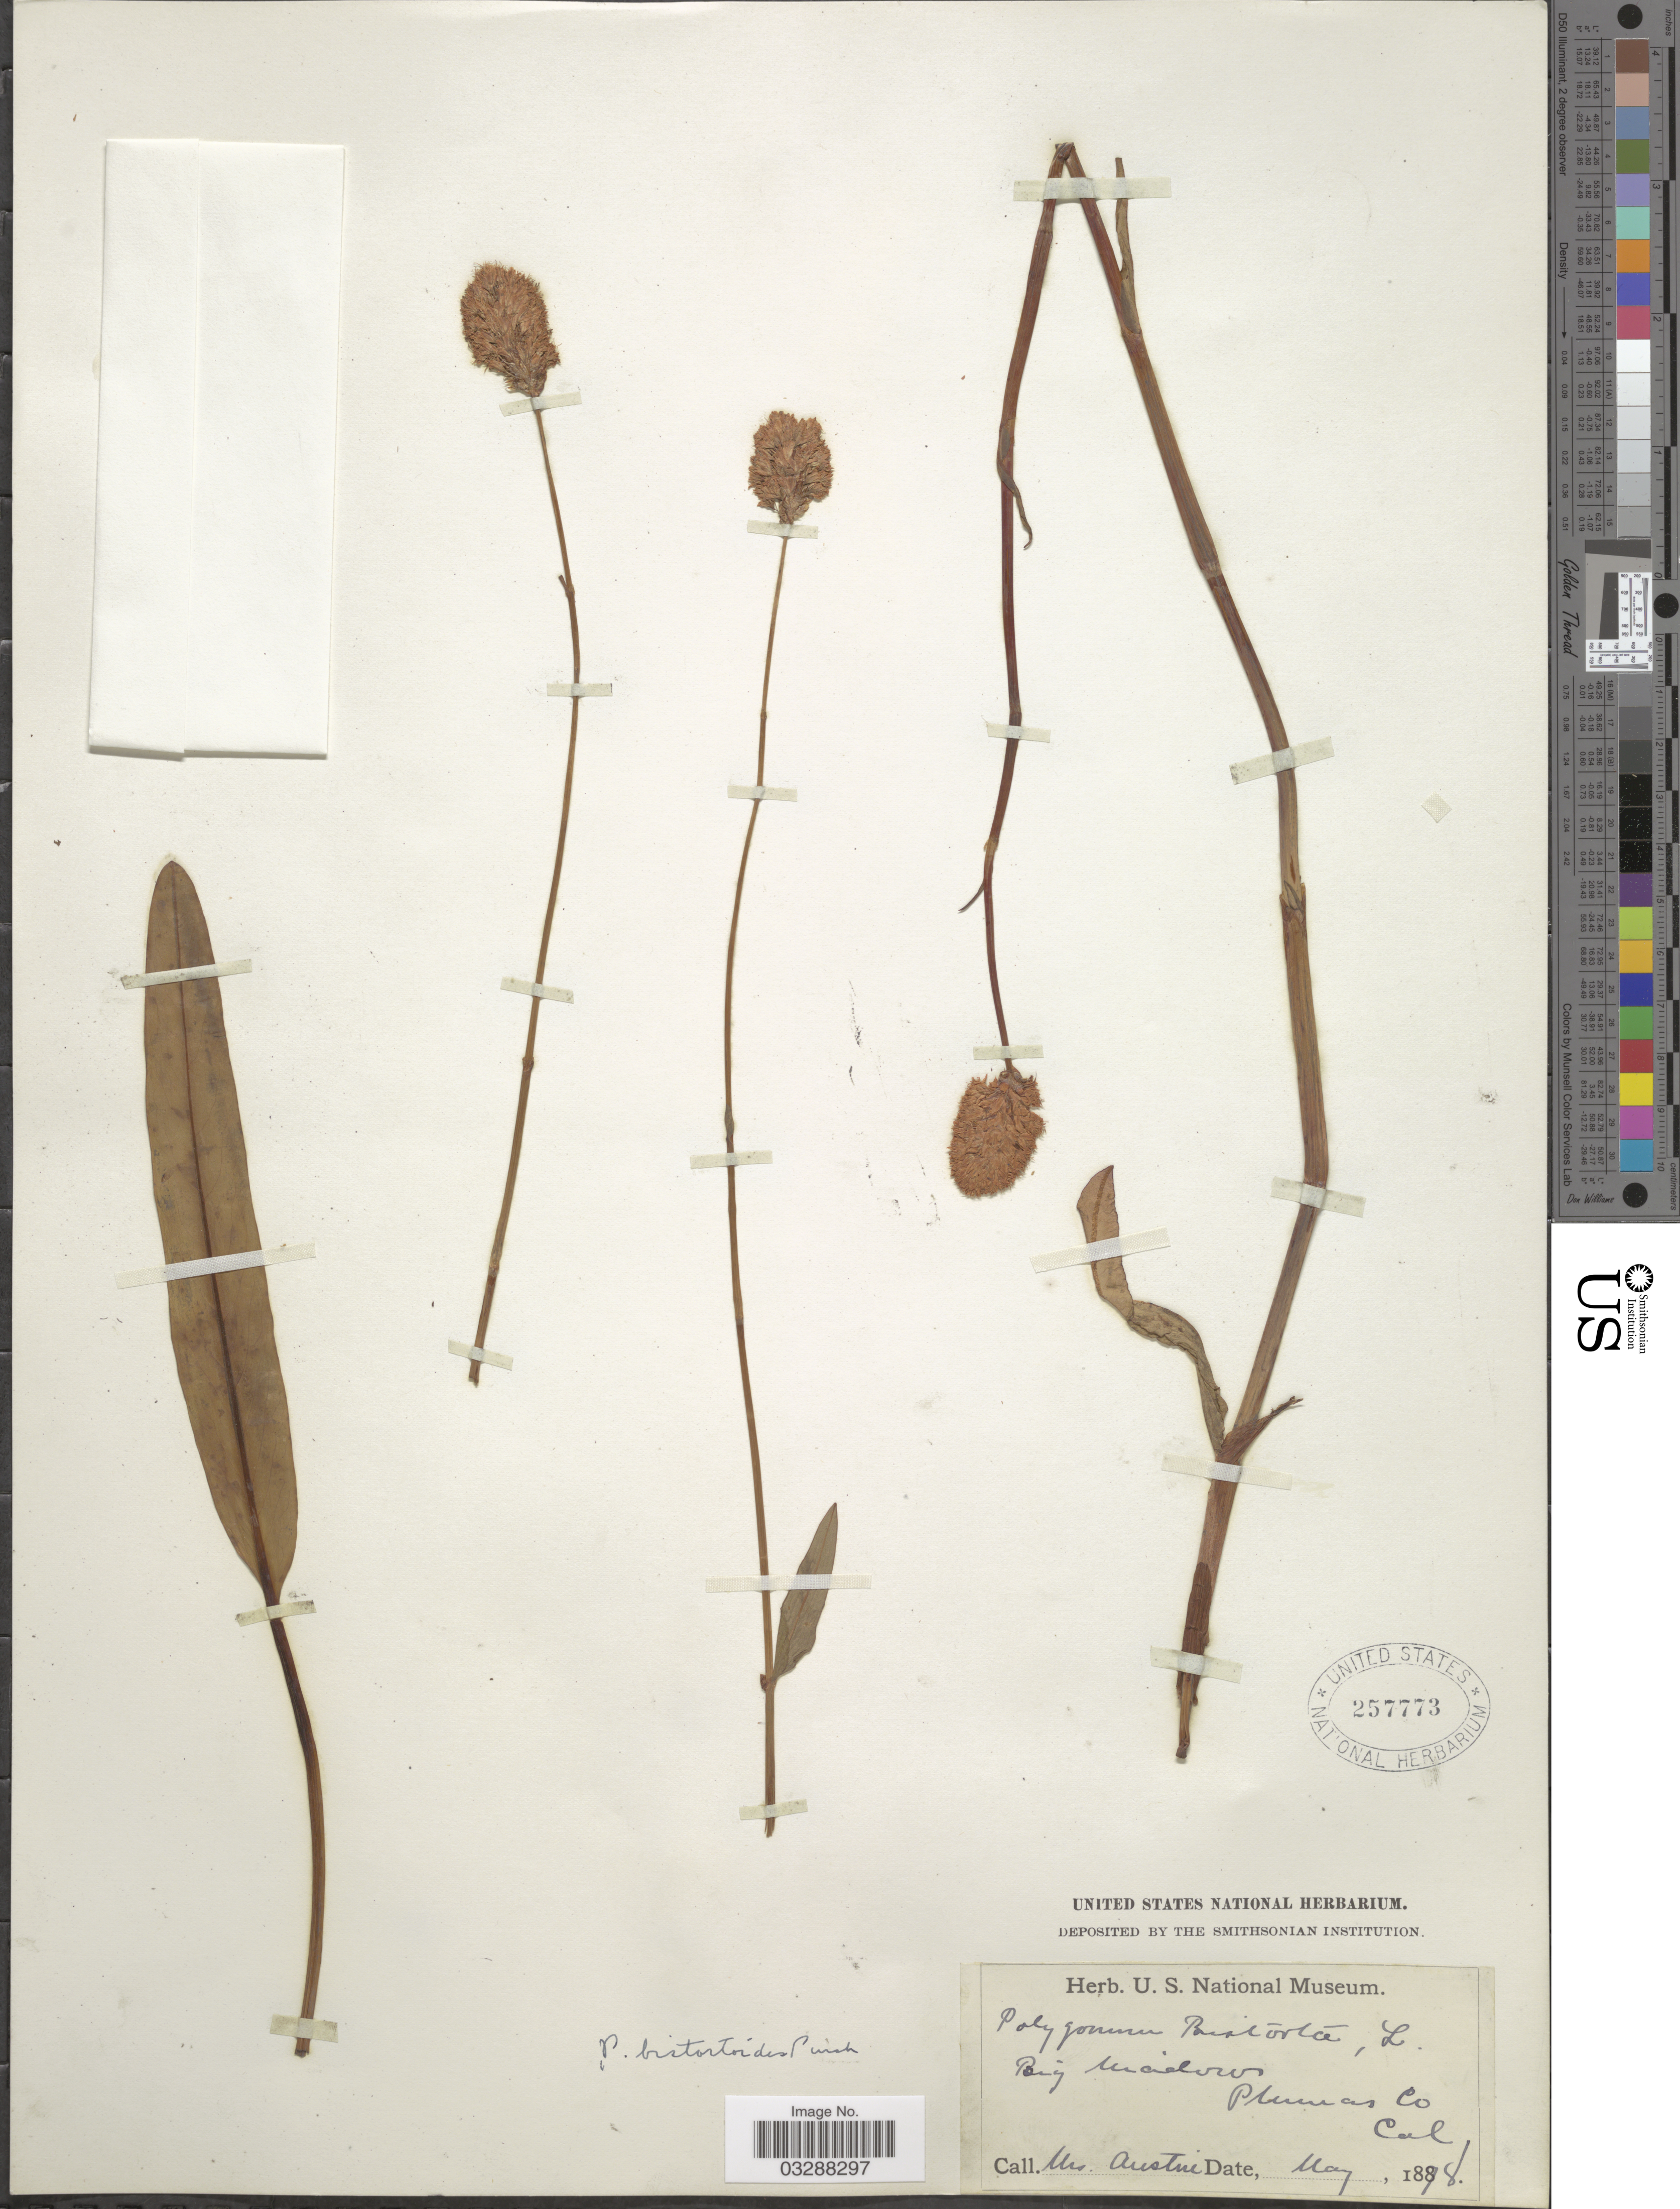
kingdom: Plantae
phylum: Tracheophyta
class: Magnoliopsida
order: Caryophyllales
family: Polygonaceae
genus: Bistorta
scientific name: Bistorta bistortoides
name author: (Pursh) Small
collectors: Austin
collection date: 1878-05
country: United States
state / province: California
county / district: Plumas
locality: Big Meadows, Plumas Co.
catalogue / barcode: US 257773